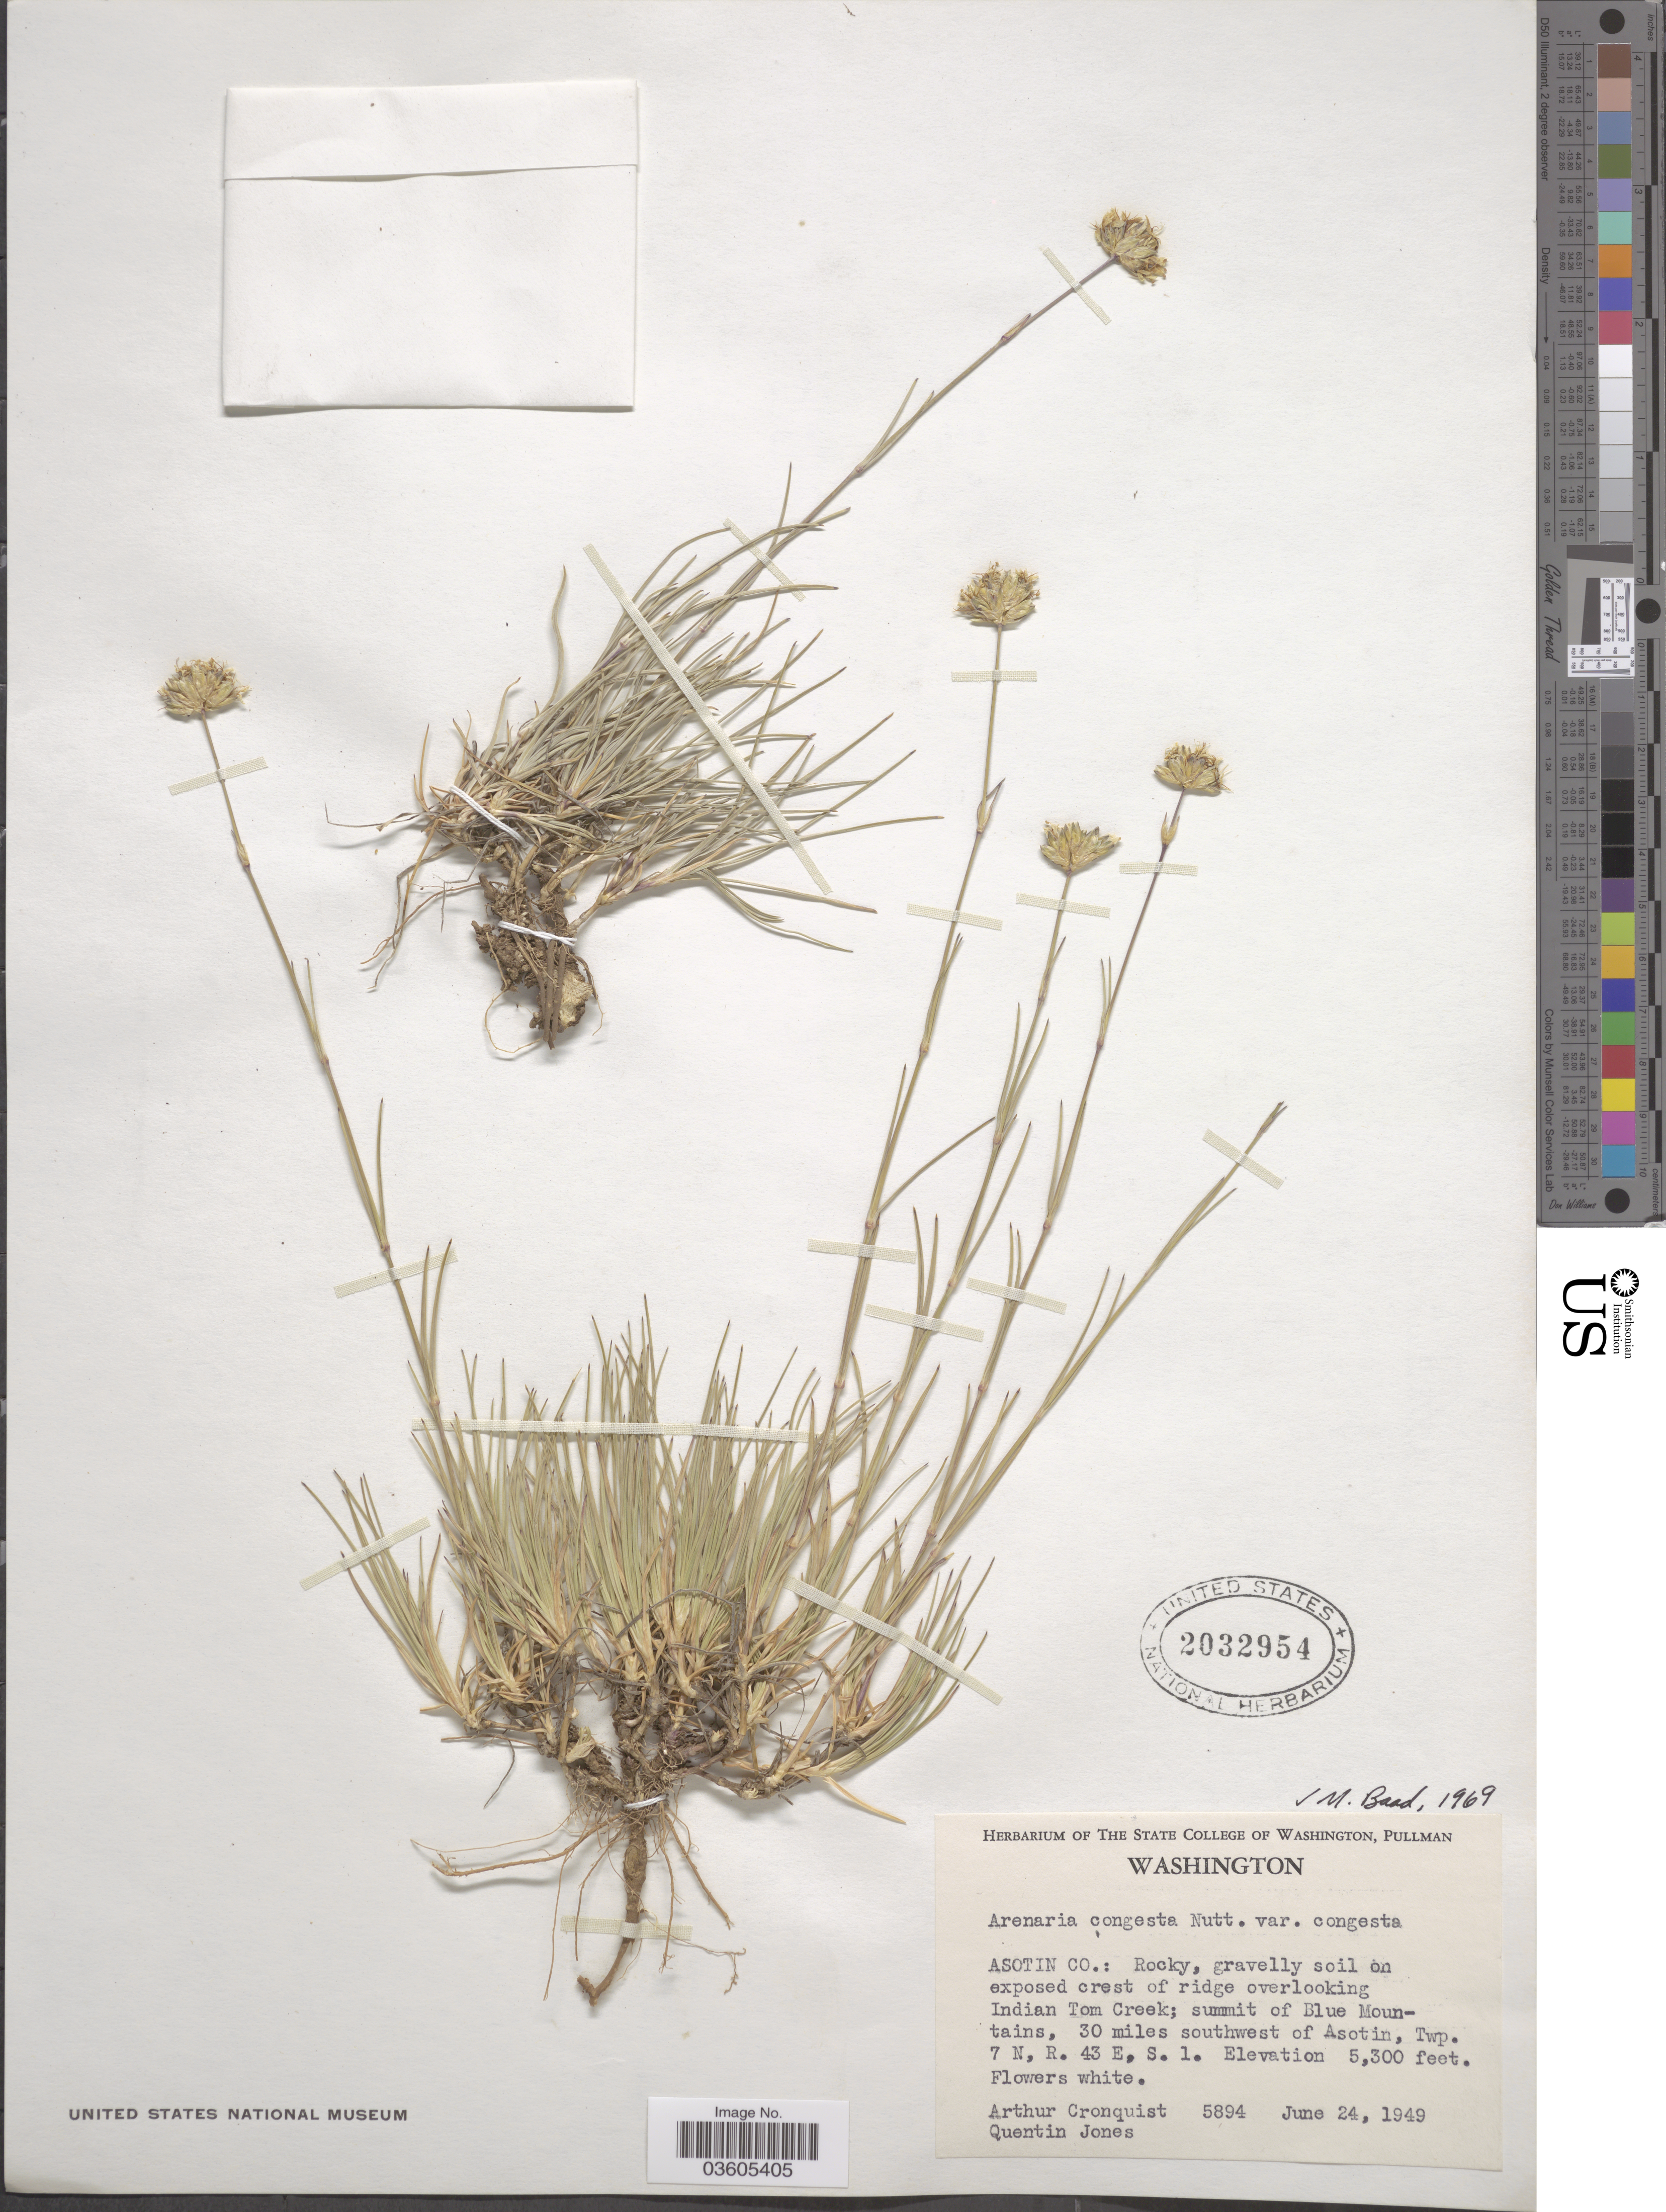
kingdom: Plantae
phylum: Tracheophyta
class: Magnoliopsida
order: Caryophyllales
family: Caryophyllaceae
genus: Eremogone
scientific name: Eremogone congesta var. congesta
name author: (Nutt.) Ikonn.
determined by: Strong, Mark T., (BOT), Smithsonian Institution - National Museum of Natural History (UNITED STATES)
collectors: A. J. Cronquist & Q. Jones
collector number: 5894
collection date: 1949-06-24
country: United States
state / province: Washington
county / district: Asotin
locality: Asotin Co.: exposed crest of ridge overlooking Indian Tom Creek; summit of Blue Mountains, 30 miles southwest of Asotin, Twp. 7 N, R. 43 E, S. 1.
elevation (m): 1615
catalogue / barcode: US 2032954